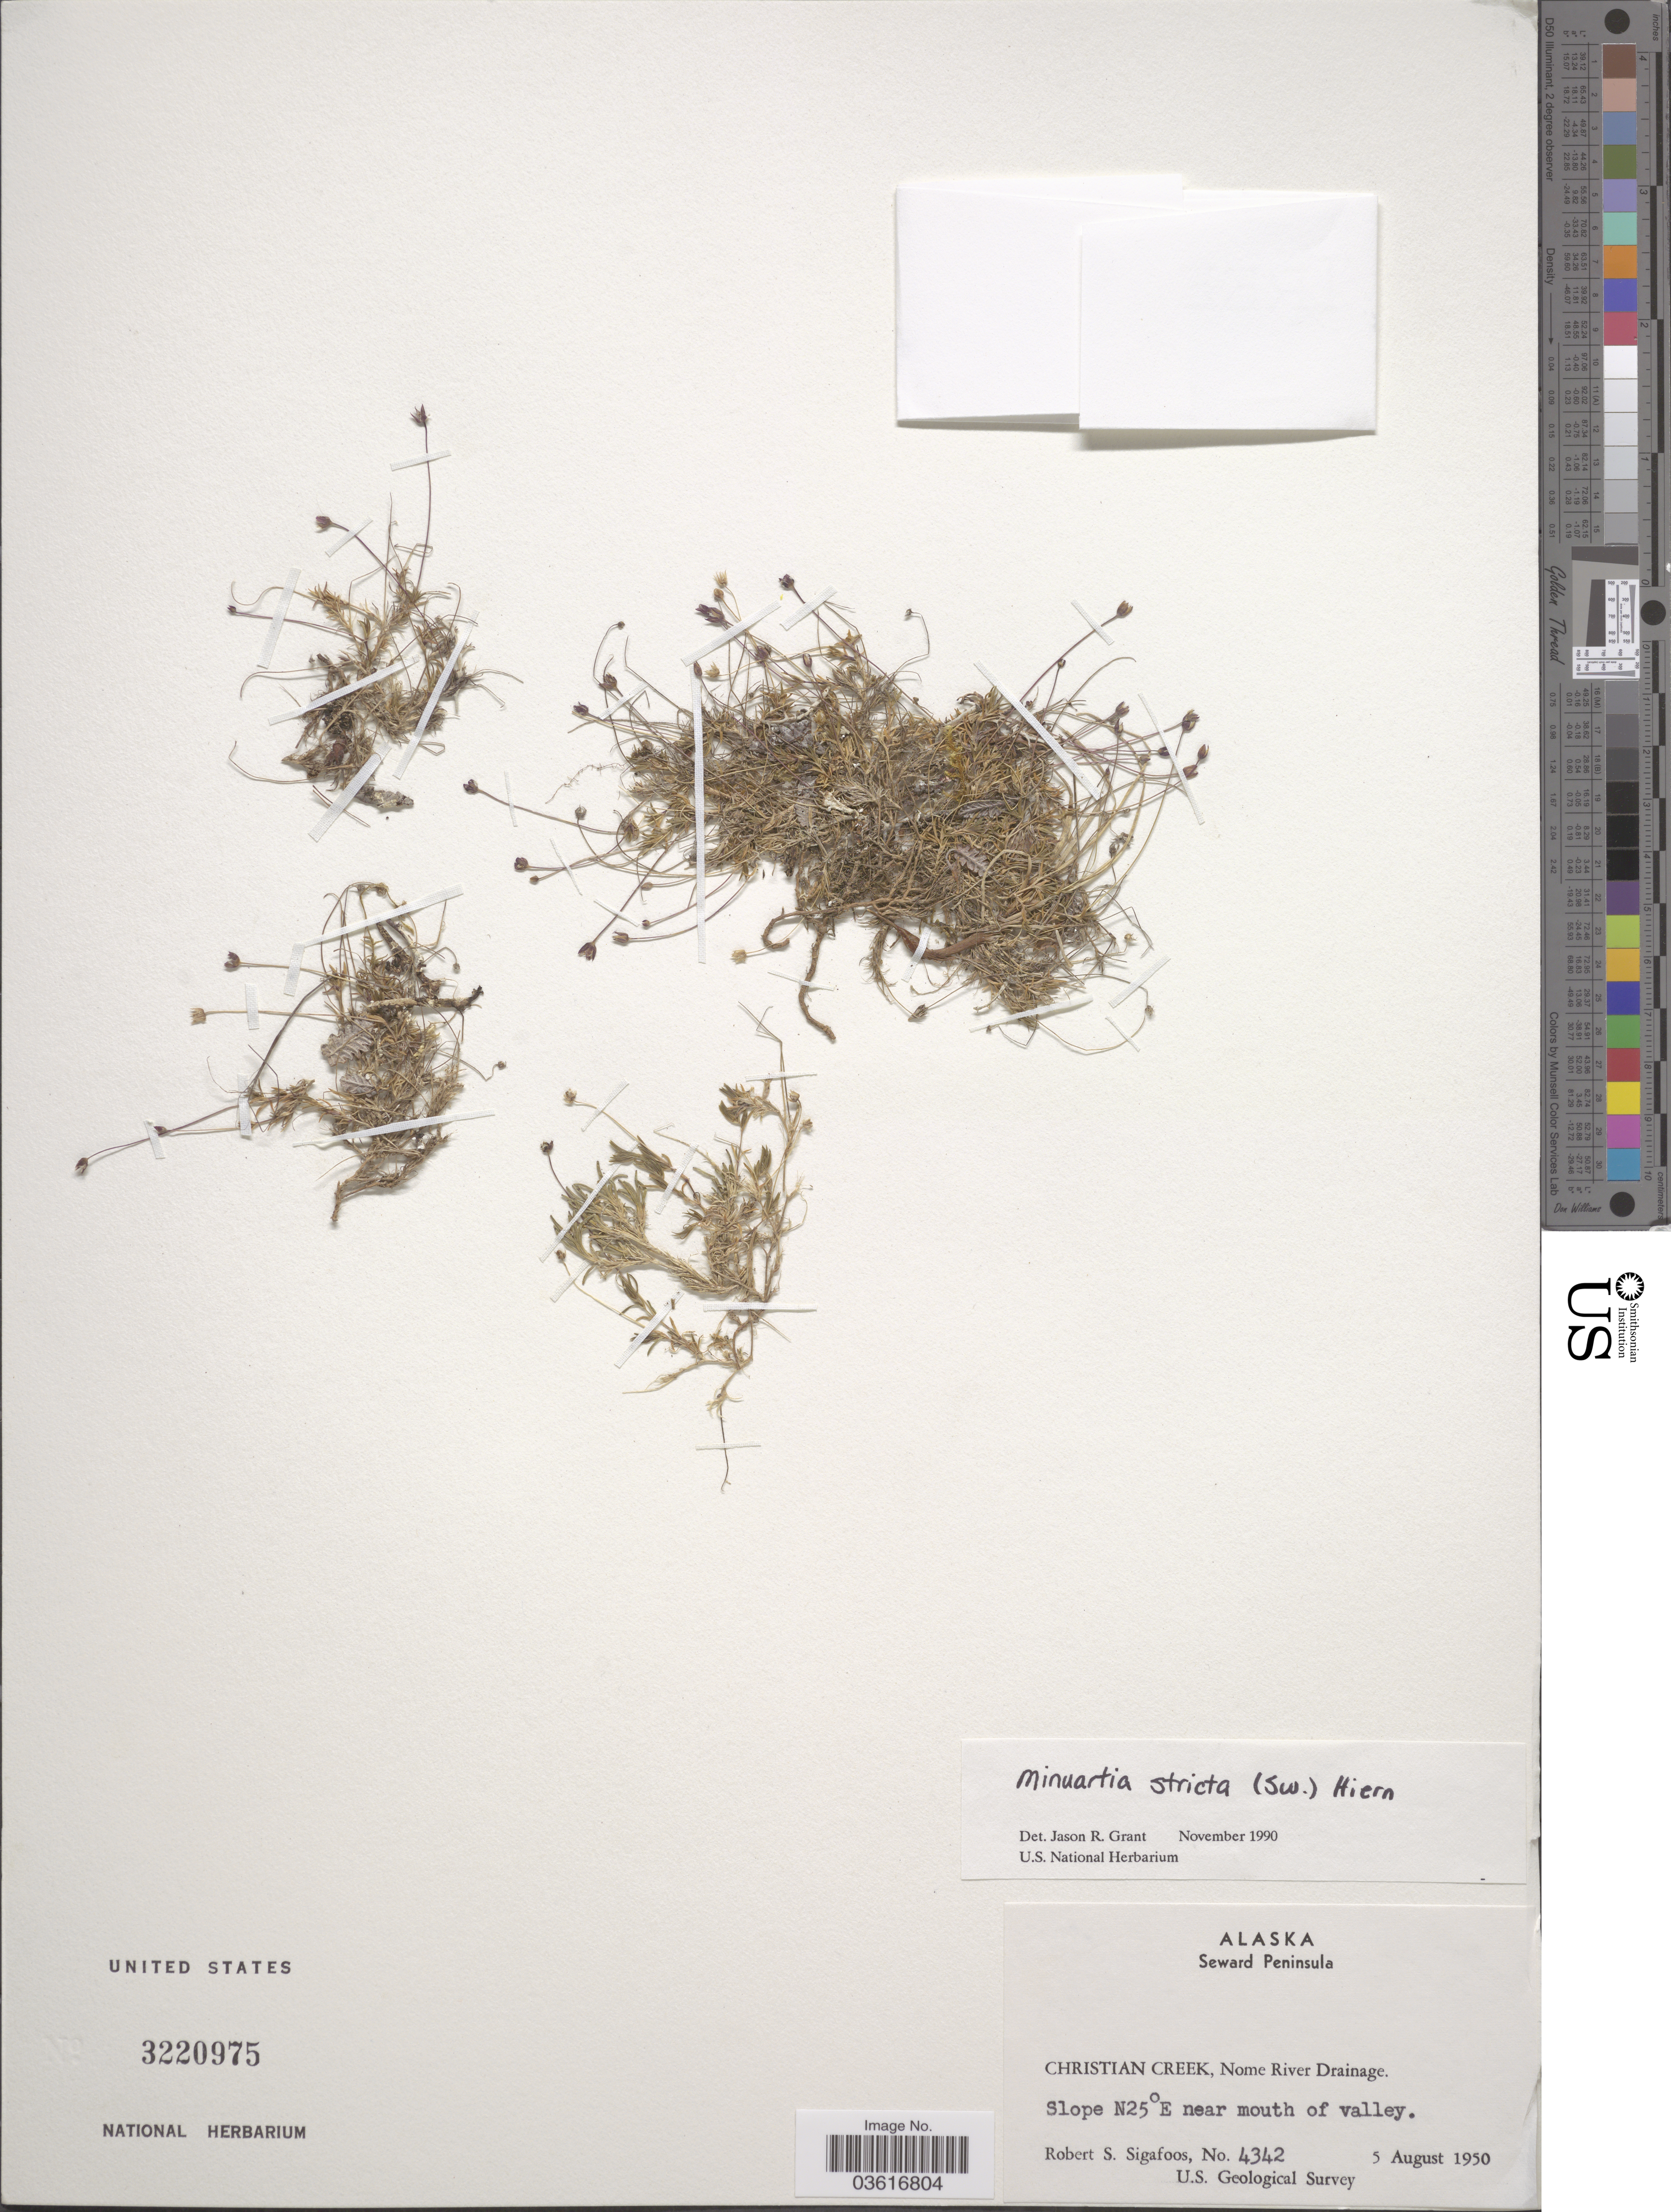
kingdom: Plantae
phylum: Tracheophyta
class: Magnoliopsida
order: Caryophyllales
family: Caryophyllaceae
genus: Minuartia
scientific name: Minuartia stricta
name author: (Sw.) Hiern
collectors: R. Sigafoos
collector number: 4342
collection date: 1950-08-05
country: United States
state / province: Alaska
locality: Seward Peninsula. Christian Creek, Nome River Drainage. Slope N25°E near mouth of valley.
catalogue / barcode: US 3220975